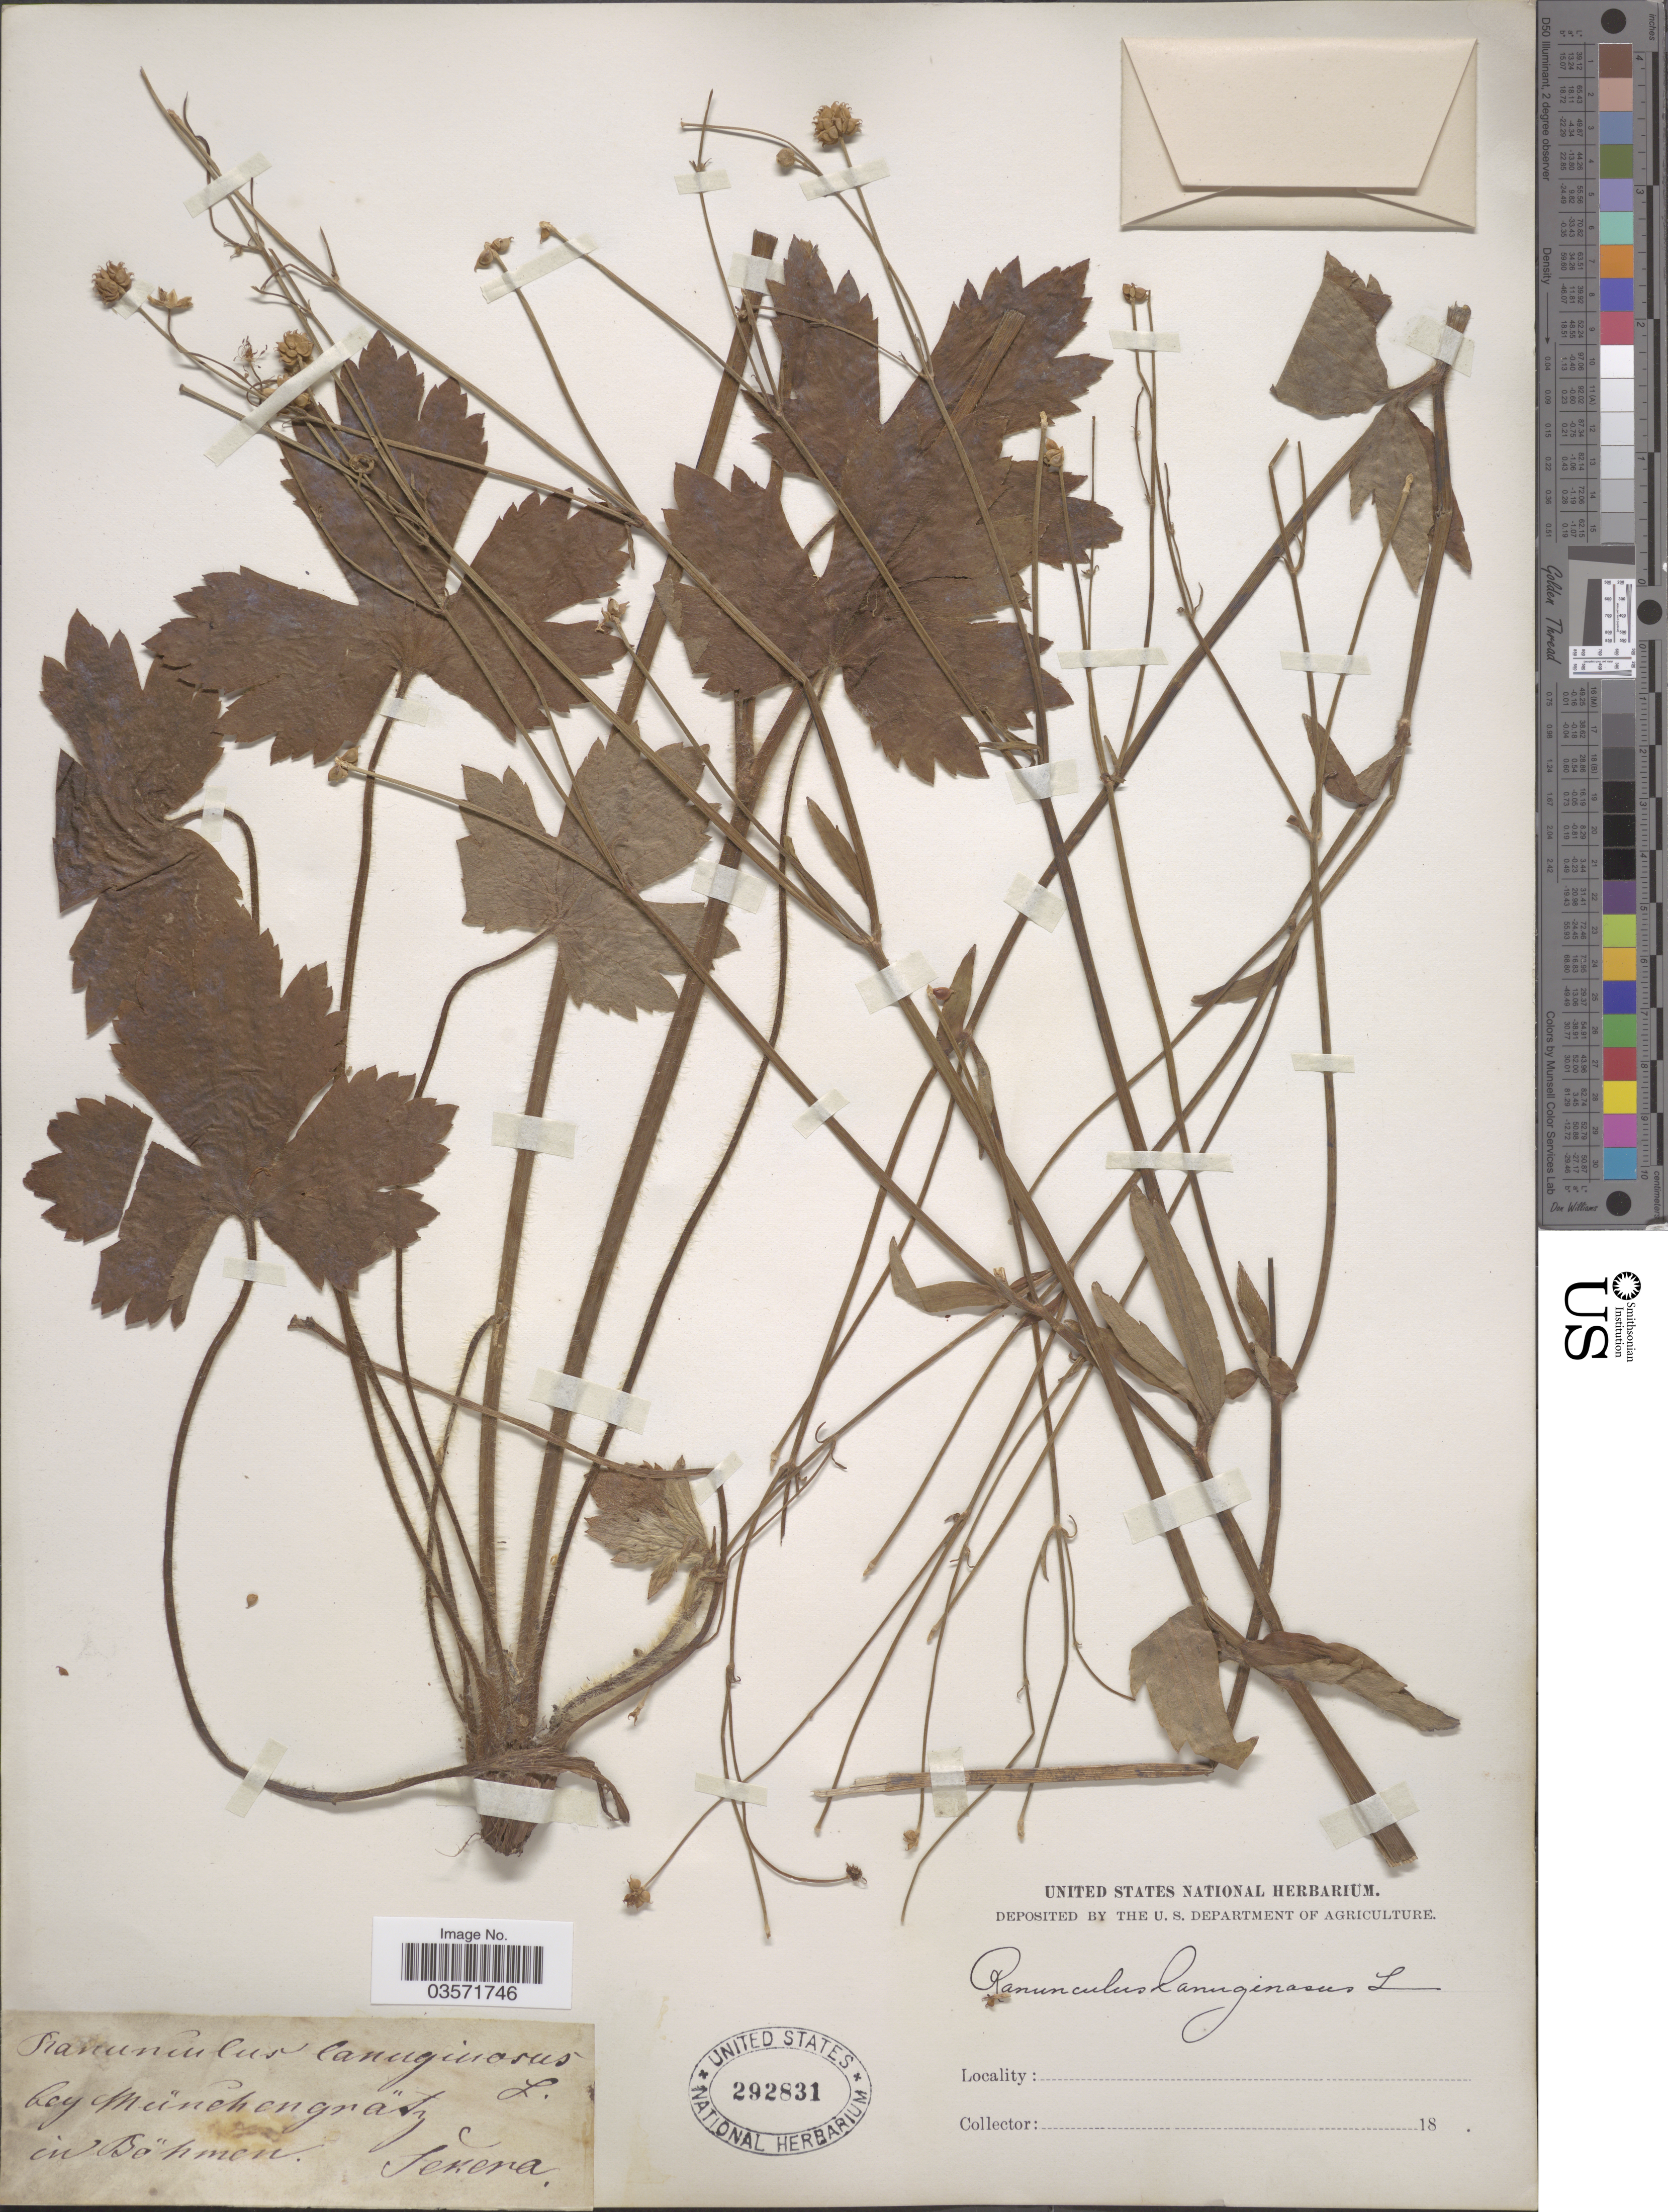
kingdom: Plantae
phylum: Tracheophyta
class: Magnoliopsida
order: Ranunculales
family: Ranunculaceae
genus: Ranunculus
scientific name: Ranunculus lanuginosus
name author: L.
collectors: Sekera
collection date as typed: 18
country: Czechia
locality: Bey Münchengrätz in Böhmen.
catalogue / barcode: US 292831